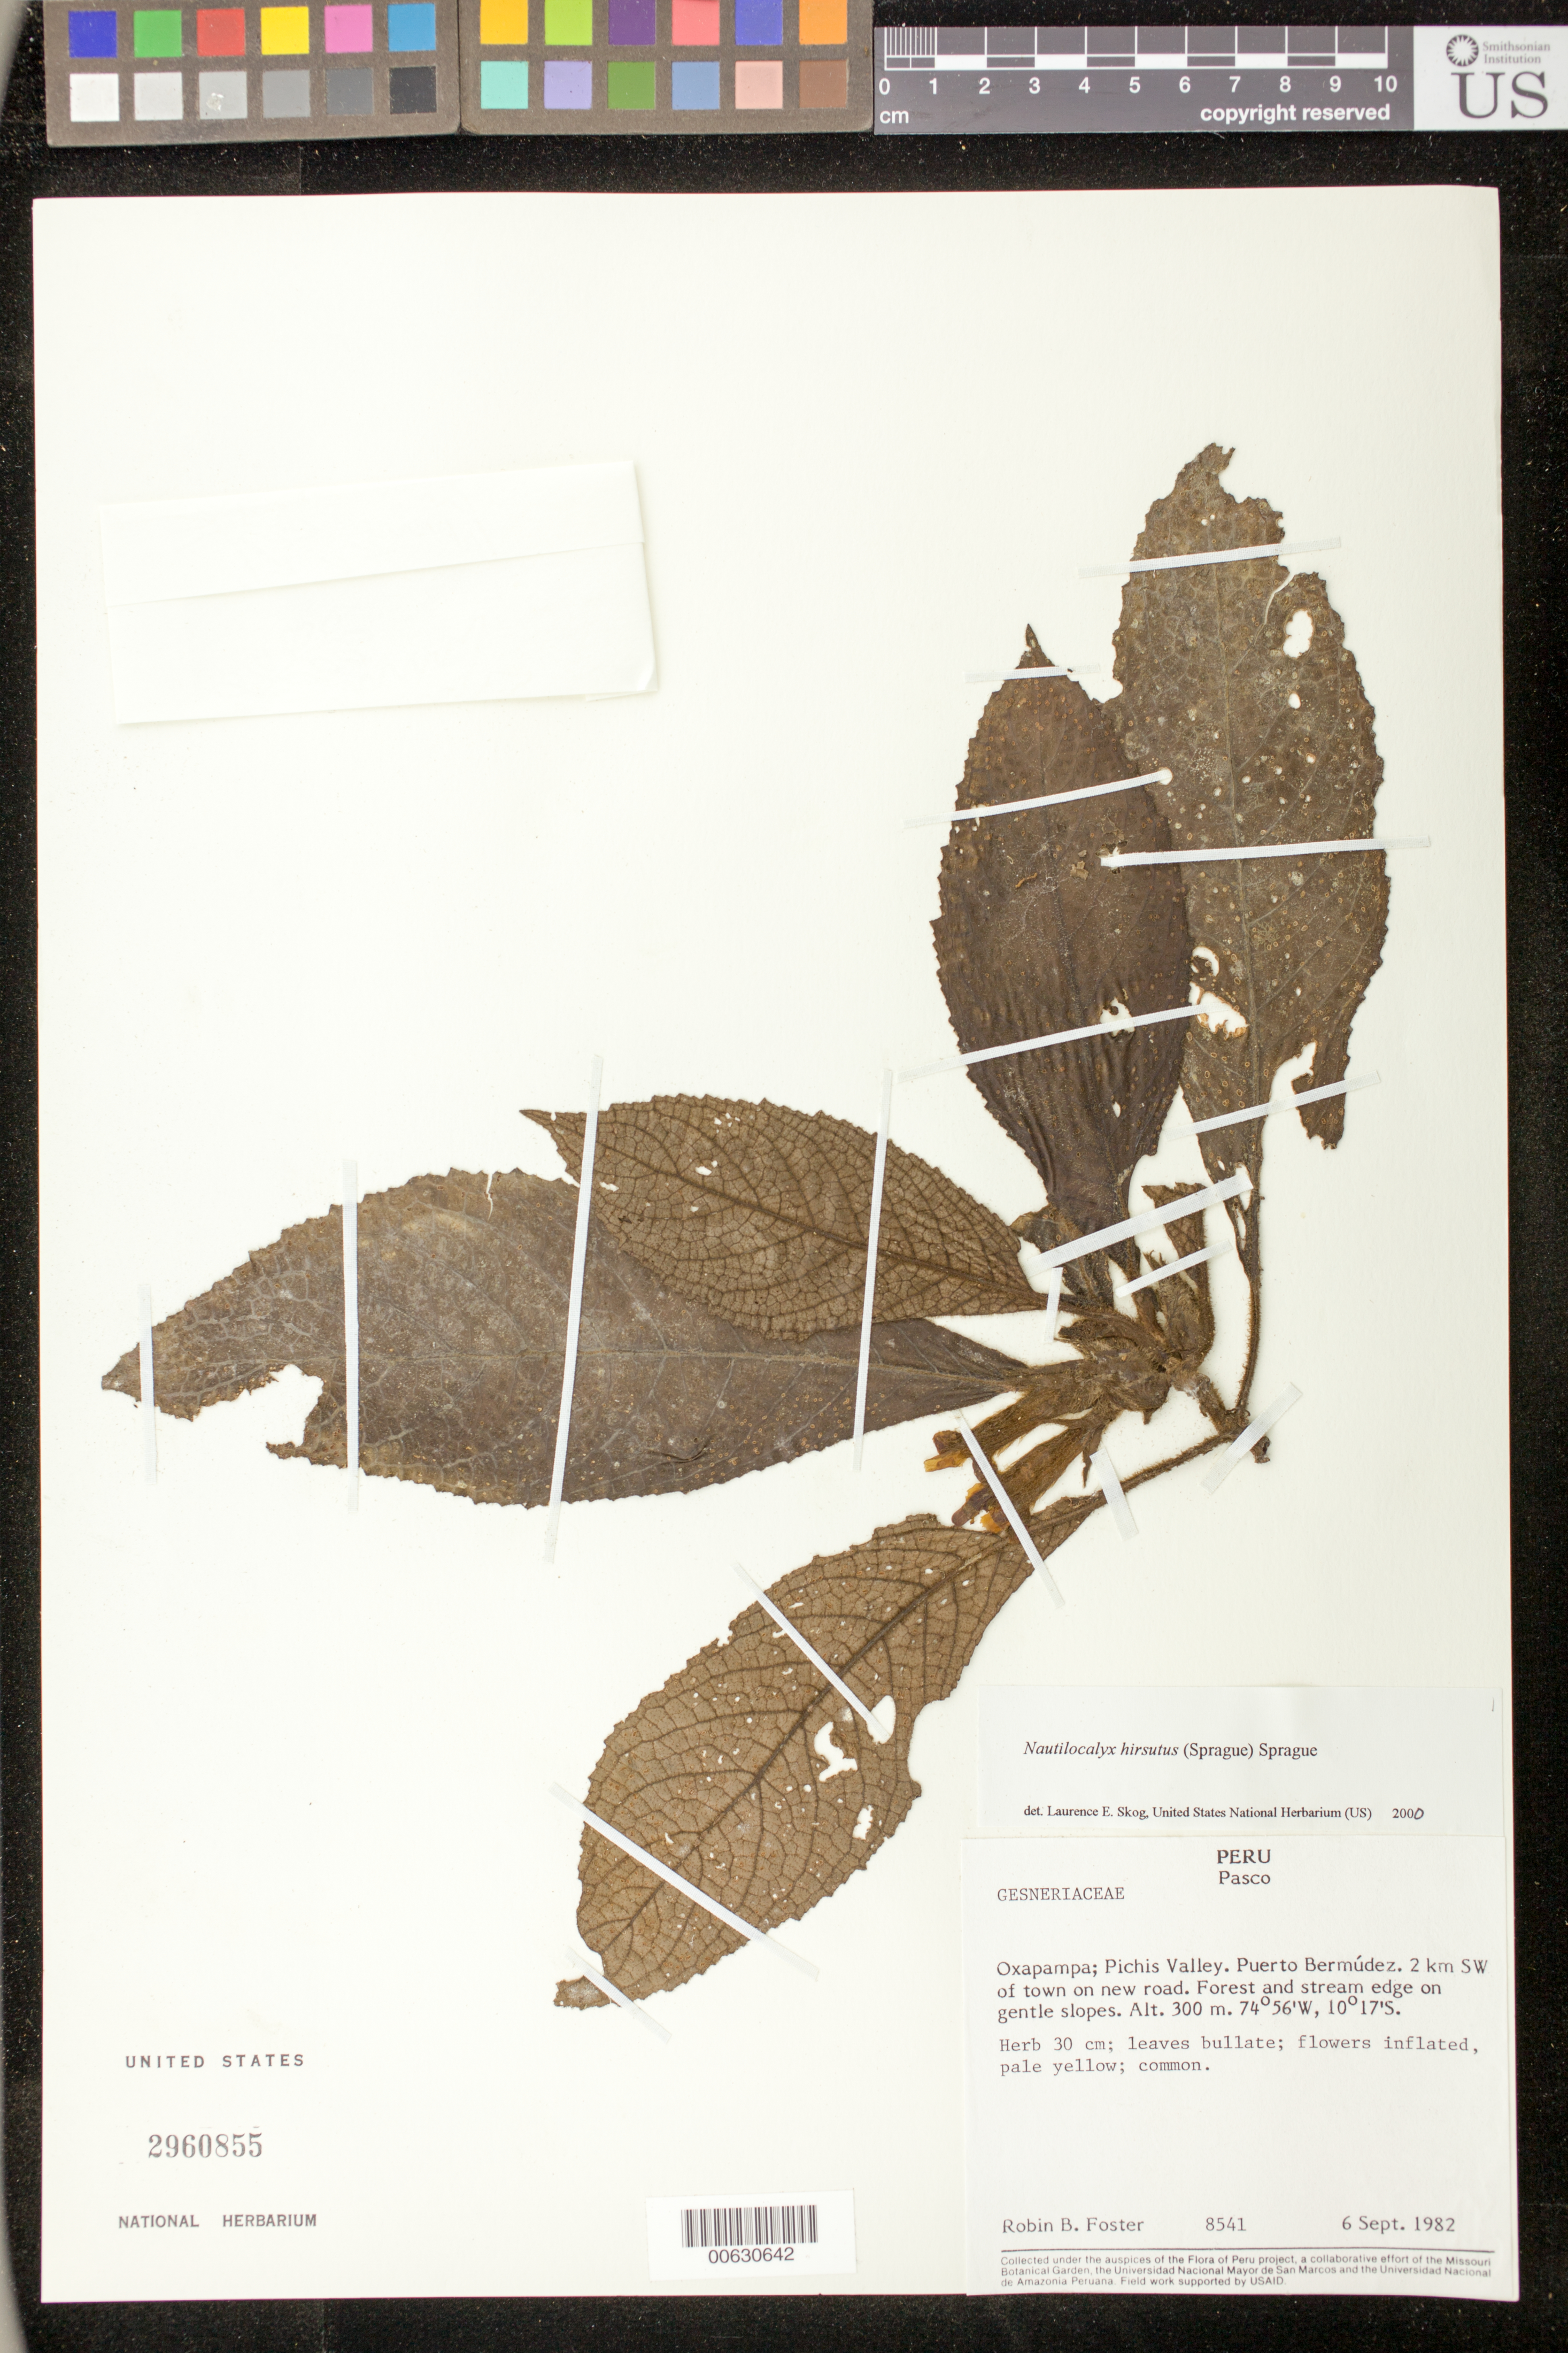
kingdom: Plantae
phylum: Tracheophyta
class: Magnoliopsida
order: Lamiales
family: Gesneriaceae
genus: Nautilocalyx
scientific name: Nautilocalyx hirsutus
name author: (Sprague) Sprague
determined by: Clark, J. L., (SEL), The Marie Selby Botanical Garden (UNITED STATES)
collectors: R. B. Foster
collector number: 8541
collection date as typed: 06 Sep 1982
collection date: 1982-09-06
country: Peru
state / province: Pasco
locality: Prov. Oxapampa, Pichis Valley, Puerto Bermúdez, 2 km SW of town on new road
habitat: Forest and stream edge on gentle slopes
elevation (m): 300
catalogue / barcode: US 2960855